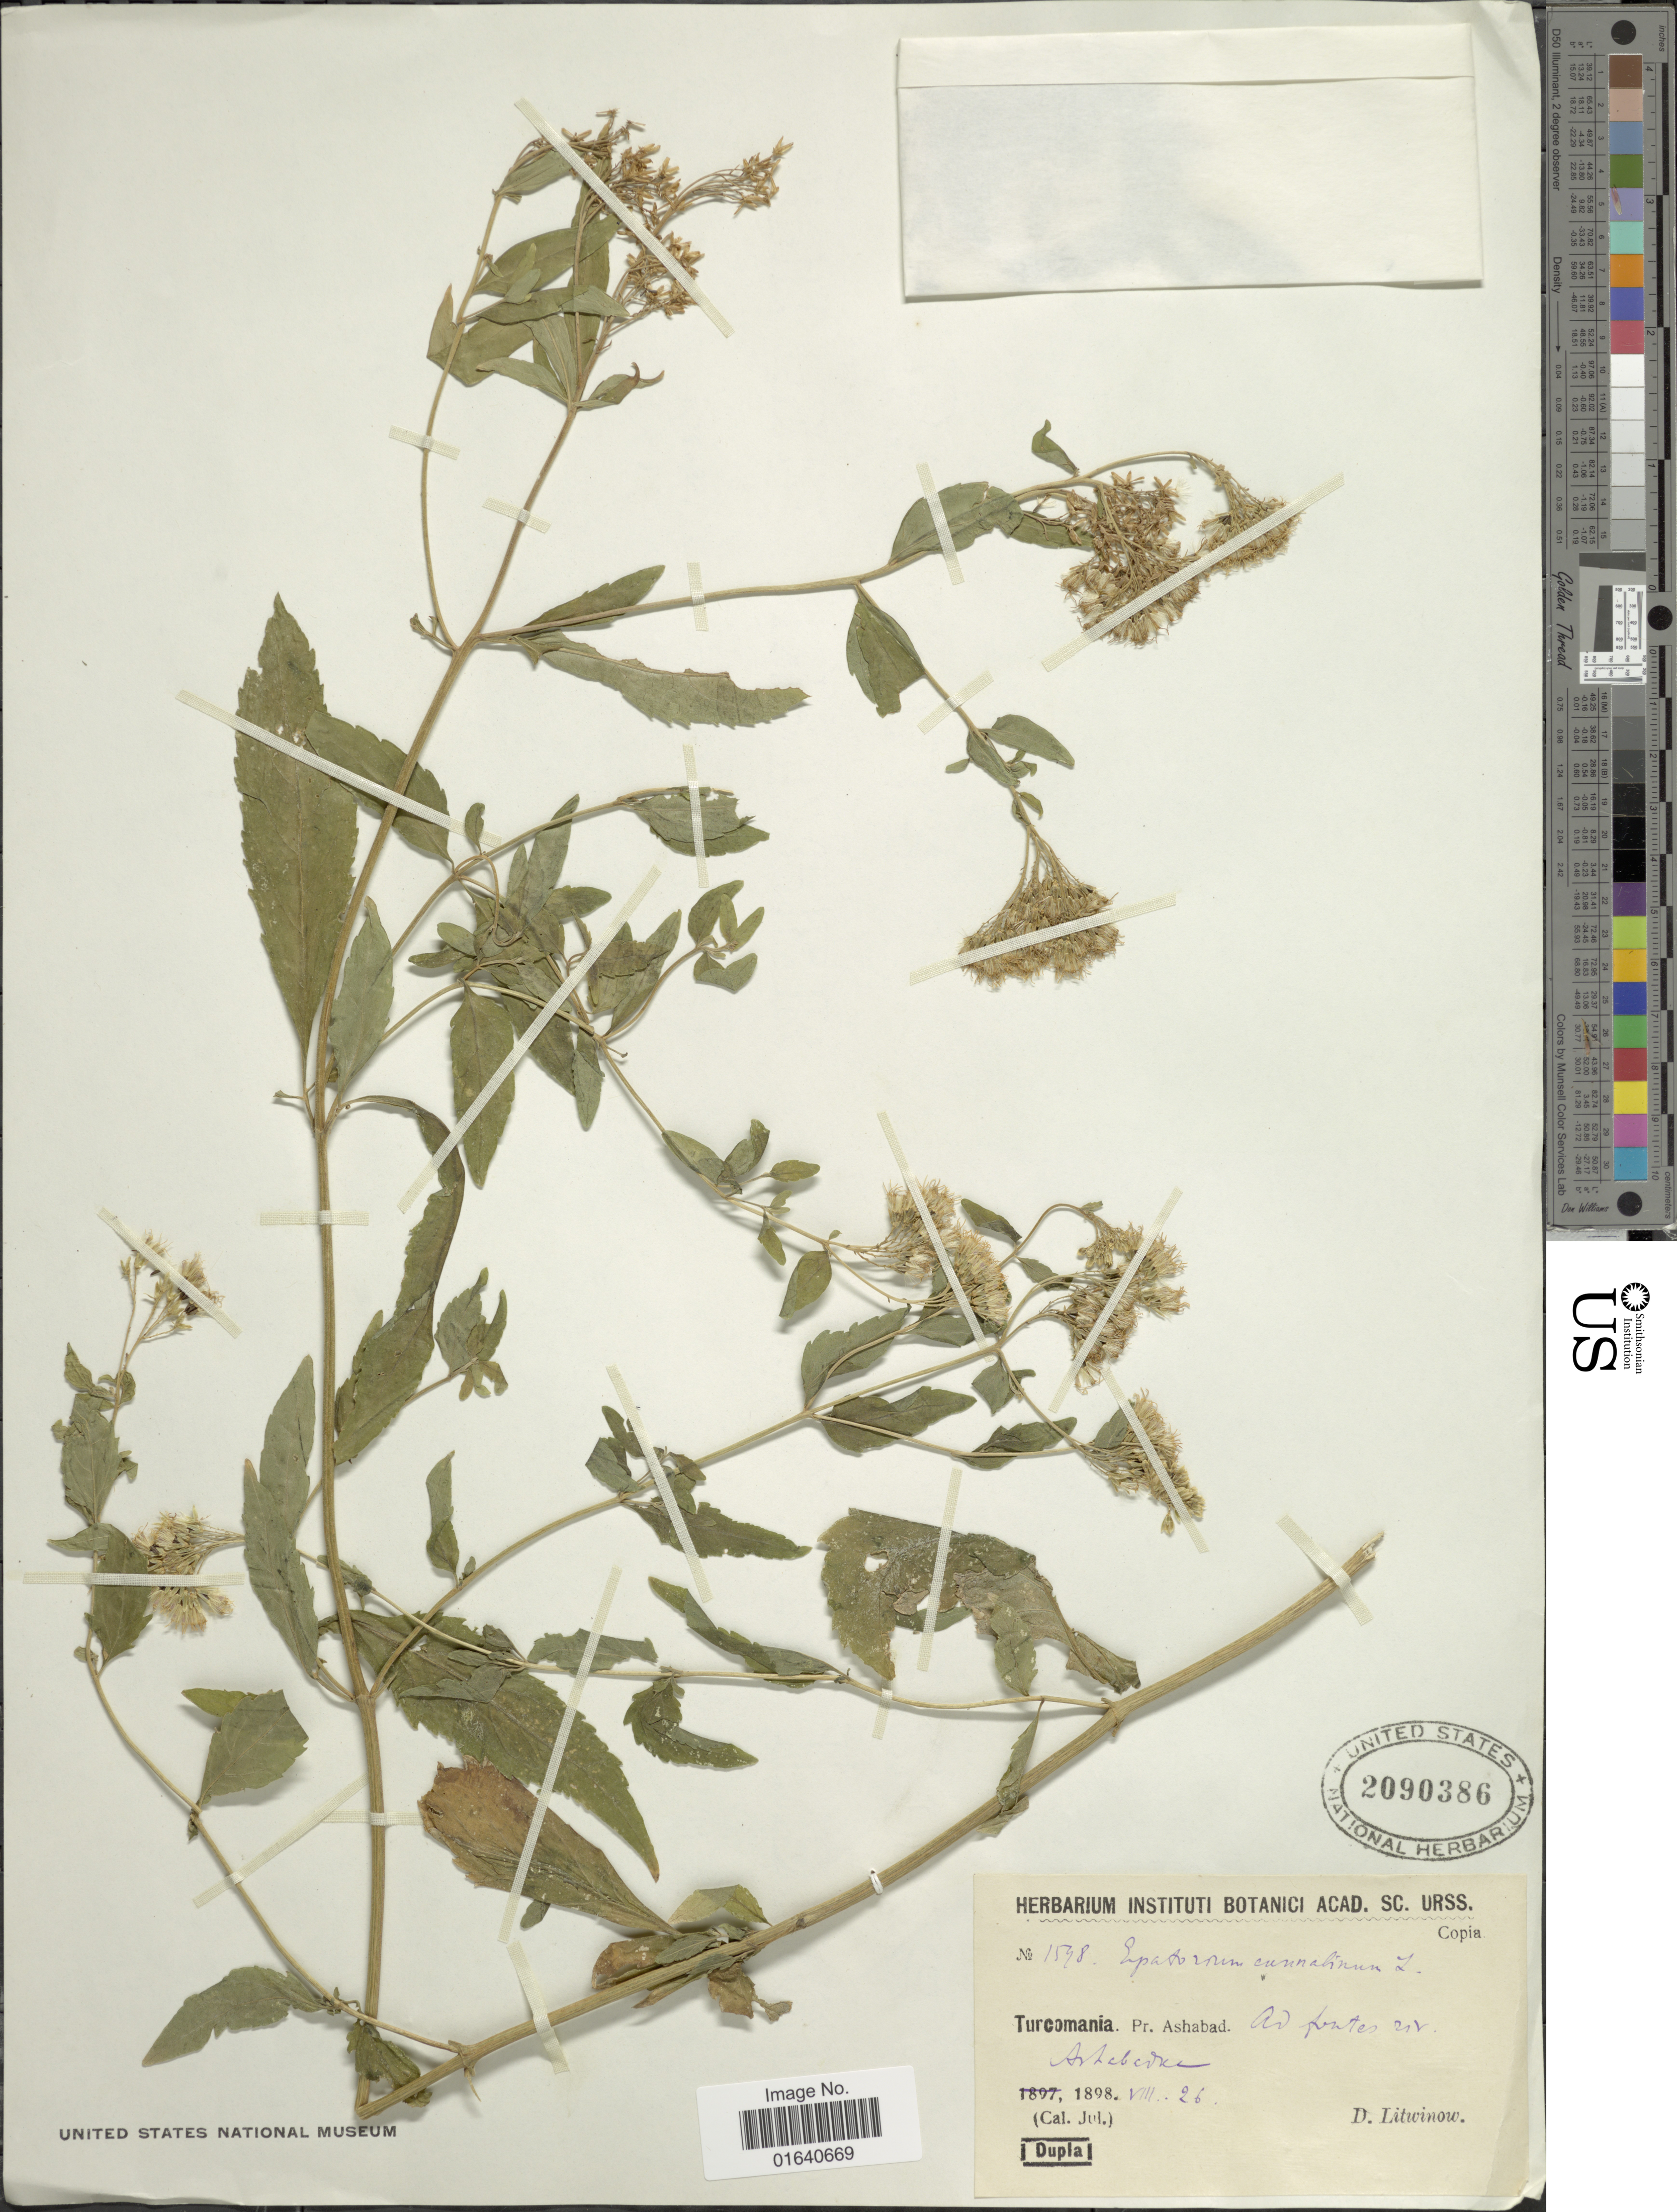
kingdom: Plantae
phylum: Tracheophyta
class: Magnoliopsida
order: Asterales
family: Asteraceae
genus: Eupatorium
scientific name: Eupatorium cannabinum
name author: L.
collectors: D. Litwinow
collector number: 1598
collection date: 1898-08-26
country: Turkmenistan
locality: Turcomania. Pr. Ashabad Ad fontes riv. Artebedra [interpreted]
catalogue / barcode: US 2090386